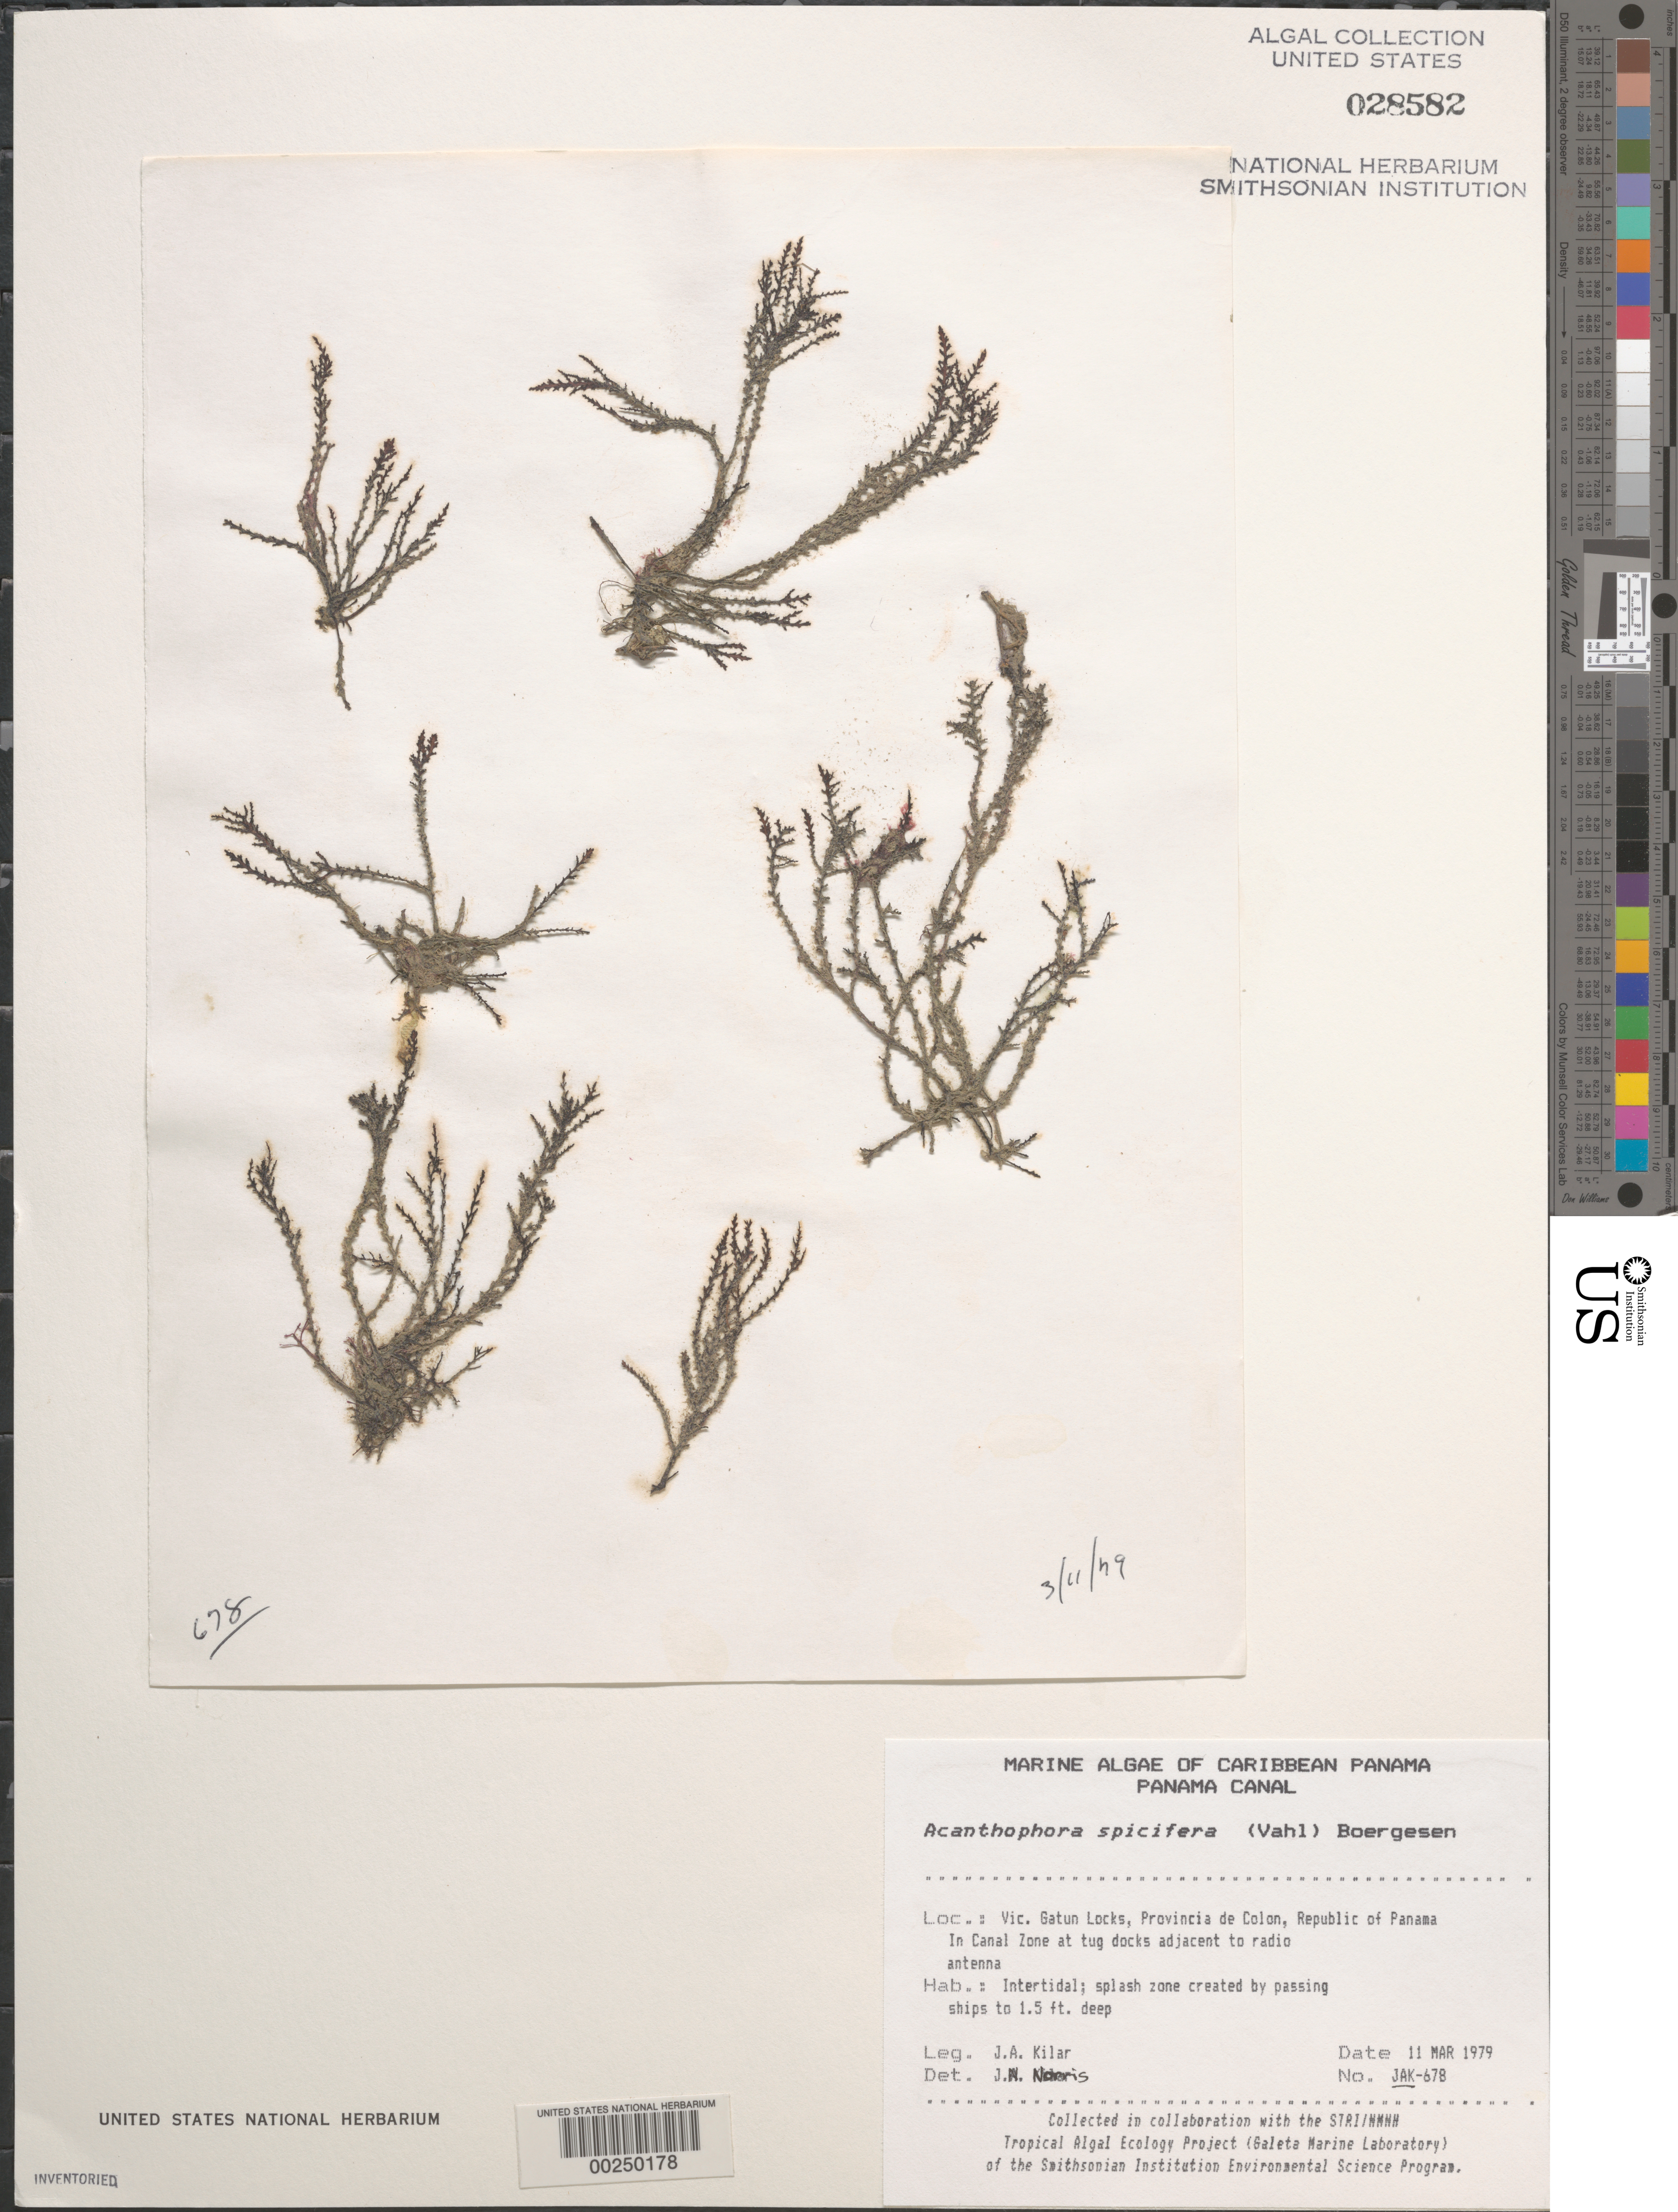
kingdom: Plantae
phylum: Rhodophyta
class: Florideophyceae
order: Ceramiales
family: Rhodomelaceae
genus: Acanthophora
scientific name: Acanthophora spicifera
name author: (Vahl) Børgesen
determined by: Kilar, J. A.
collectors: J. A. Kilar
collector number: JAK-678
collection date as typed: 11 Mar 1979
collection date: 1979-03-11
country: Panama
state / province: Colón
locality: Gatun Locks area, Panama Canal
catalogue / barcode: US 28582